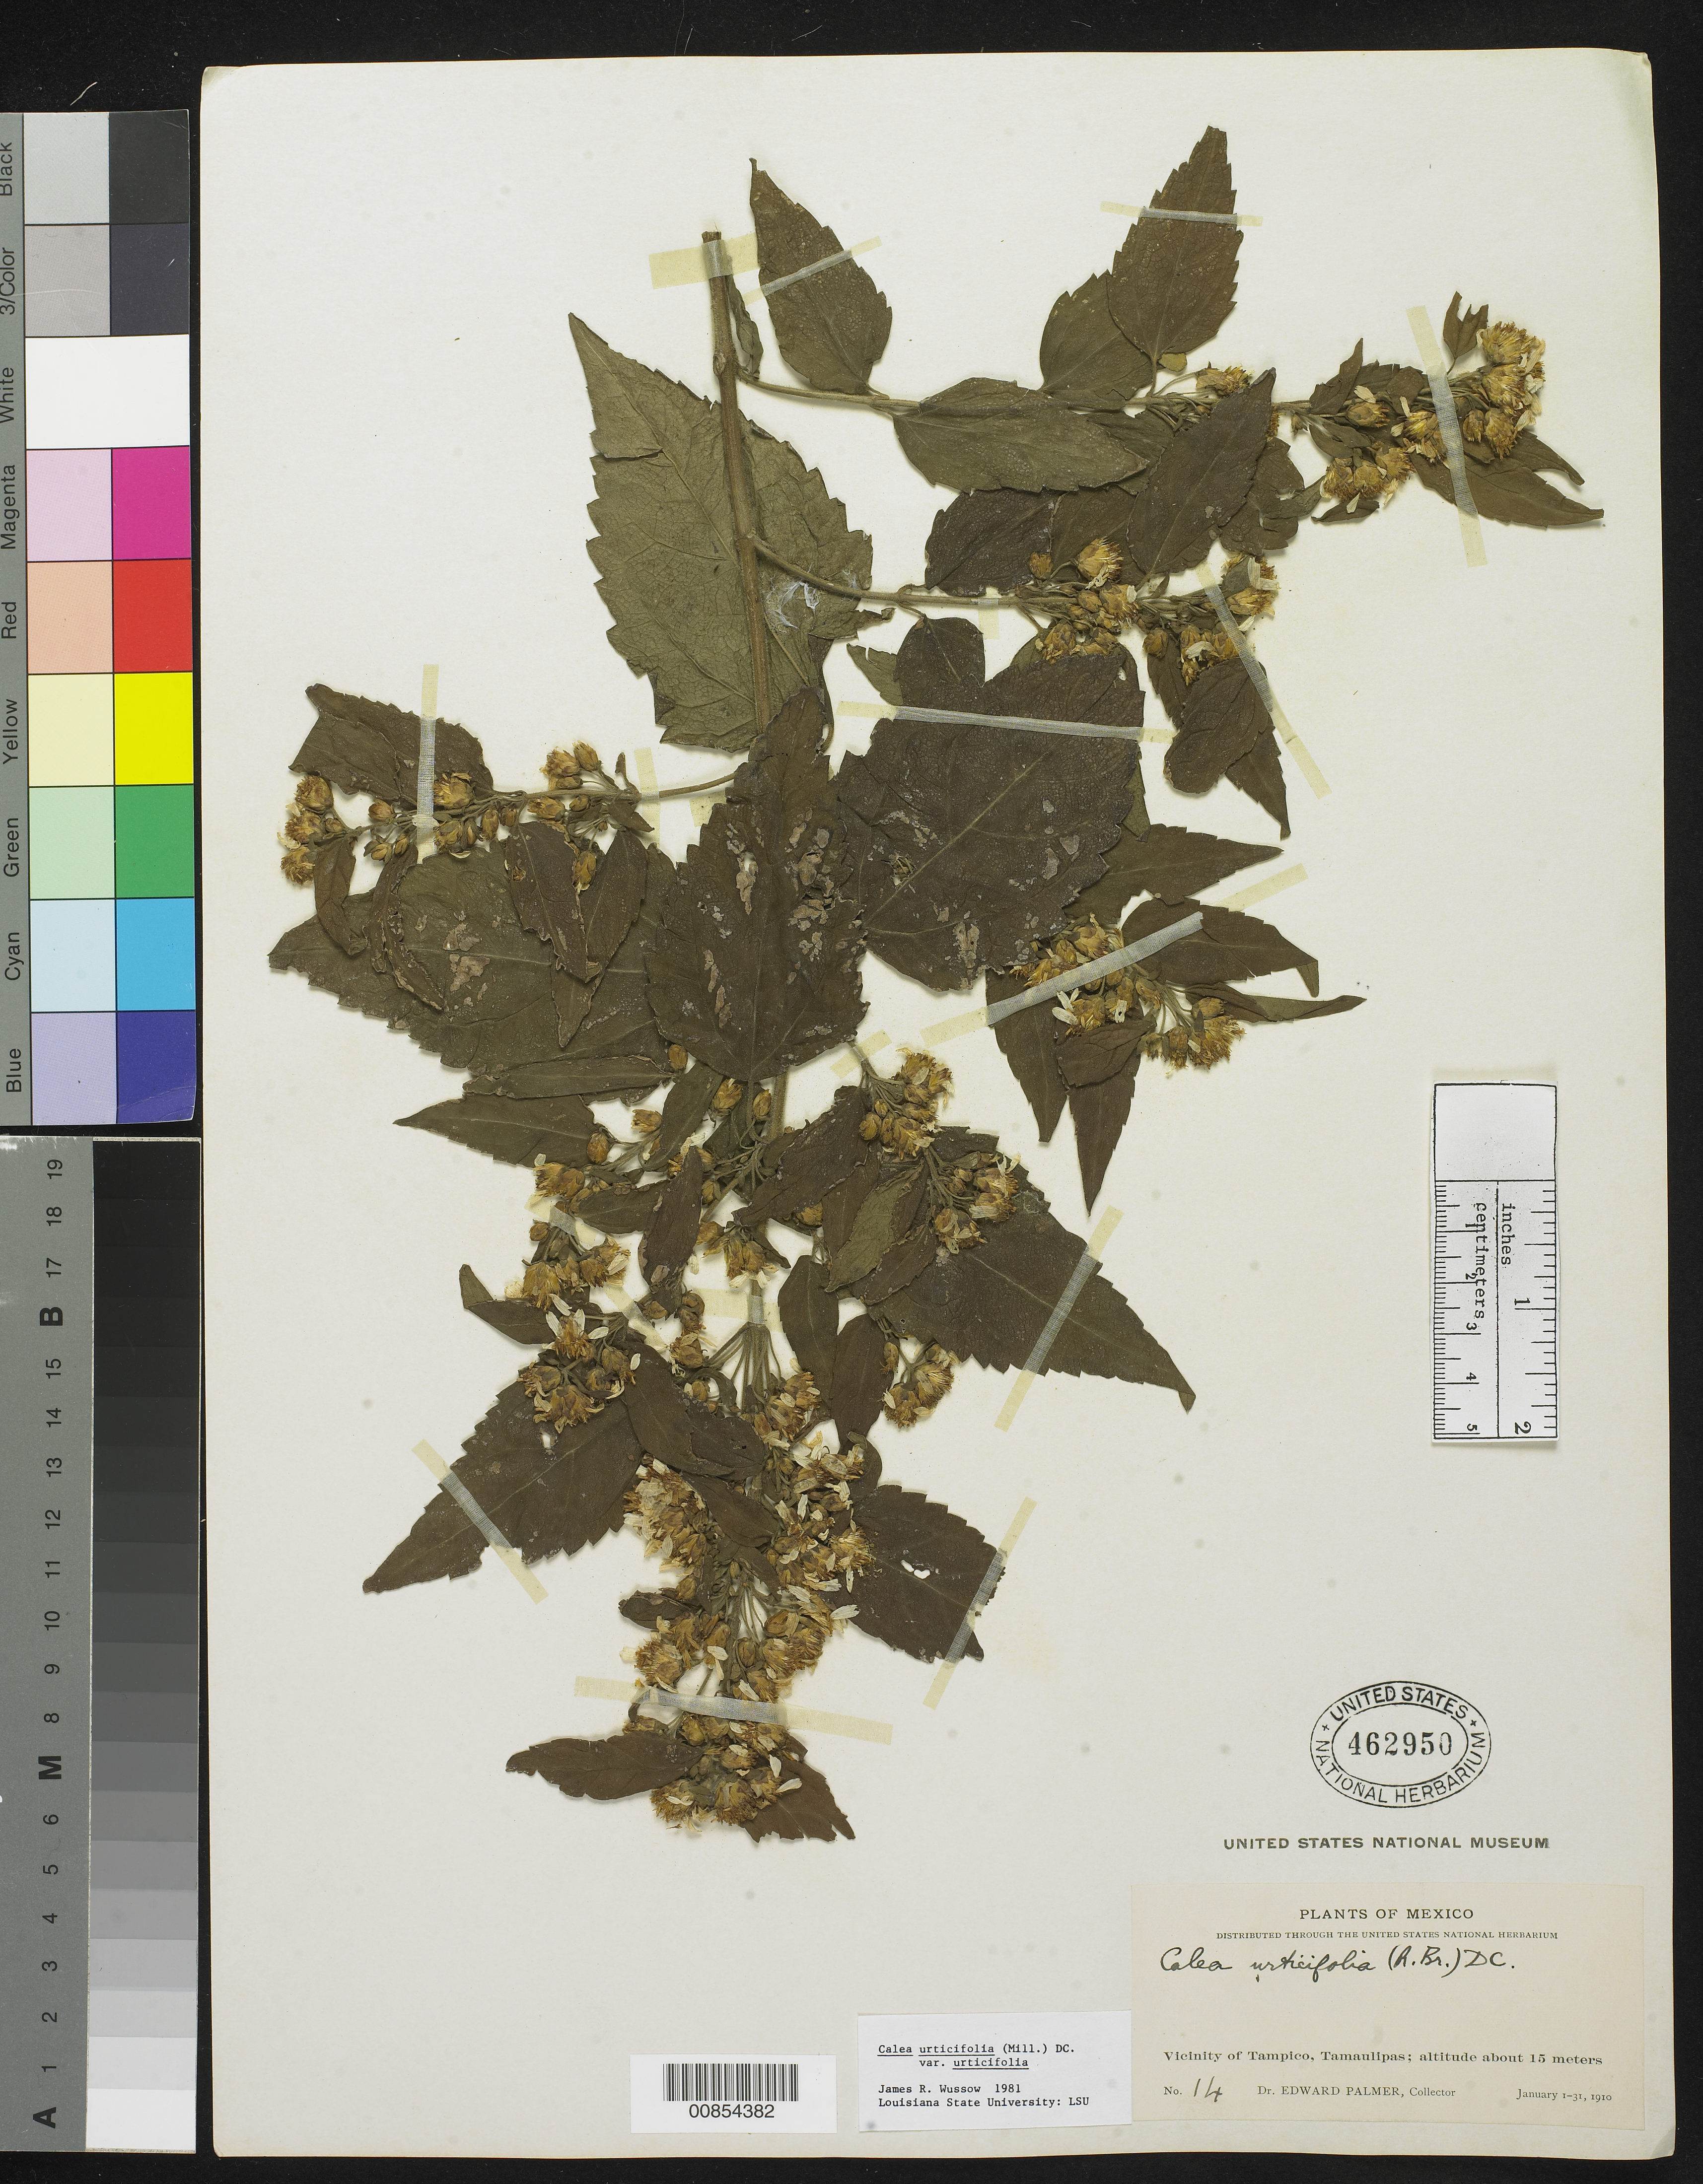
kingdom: Plantae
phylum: Tracheophyta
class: Magnoliopsida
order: Asterales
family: Asteraceae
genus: Calea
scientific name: Calea urticifolia var. urticifolia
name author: (Mill.) DC.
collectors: E. Palmer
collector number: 14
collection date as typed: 01 Jan 1910 to 31 Jan 1910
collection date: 1910-01-01/1910-01-31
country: Mexico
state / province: Tamaulipas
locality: Vicinity of Tampico, Tamaulipas.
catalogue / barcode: US 462950